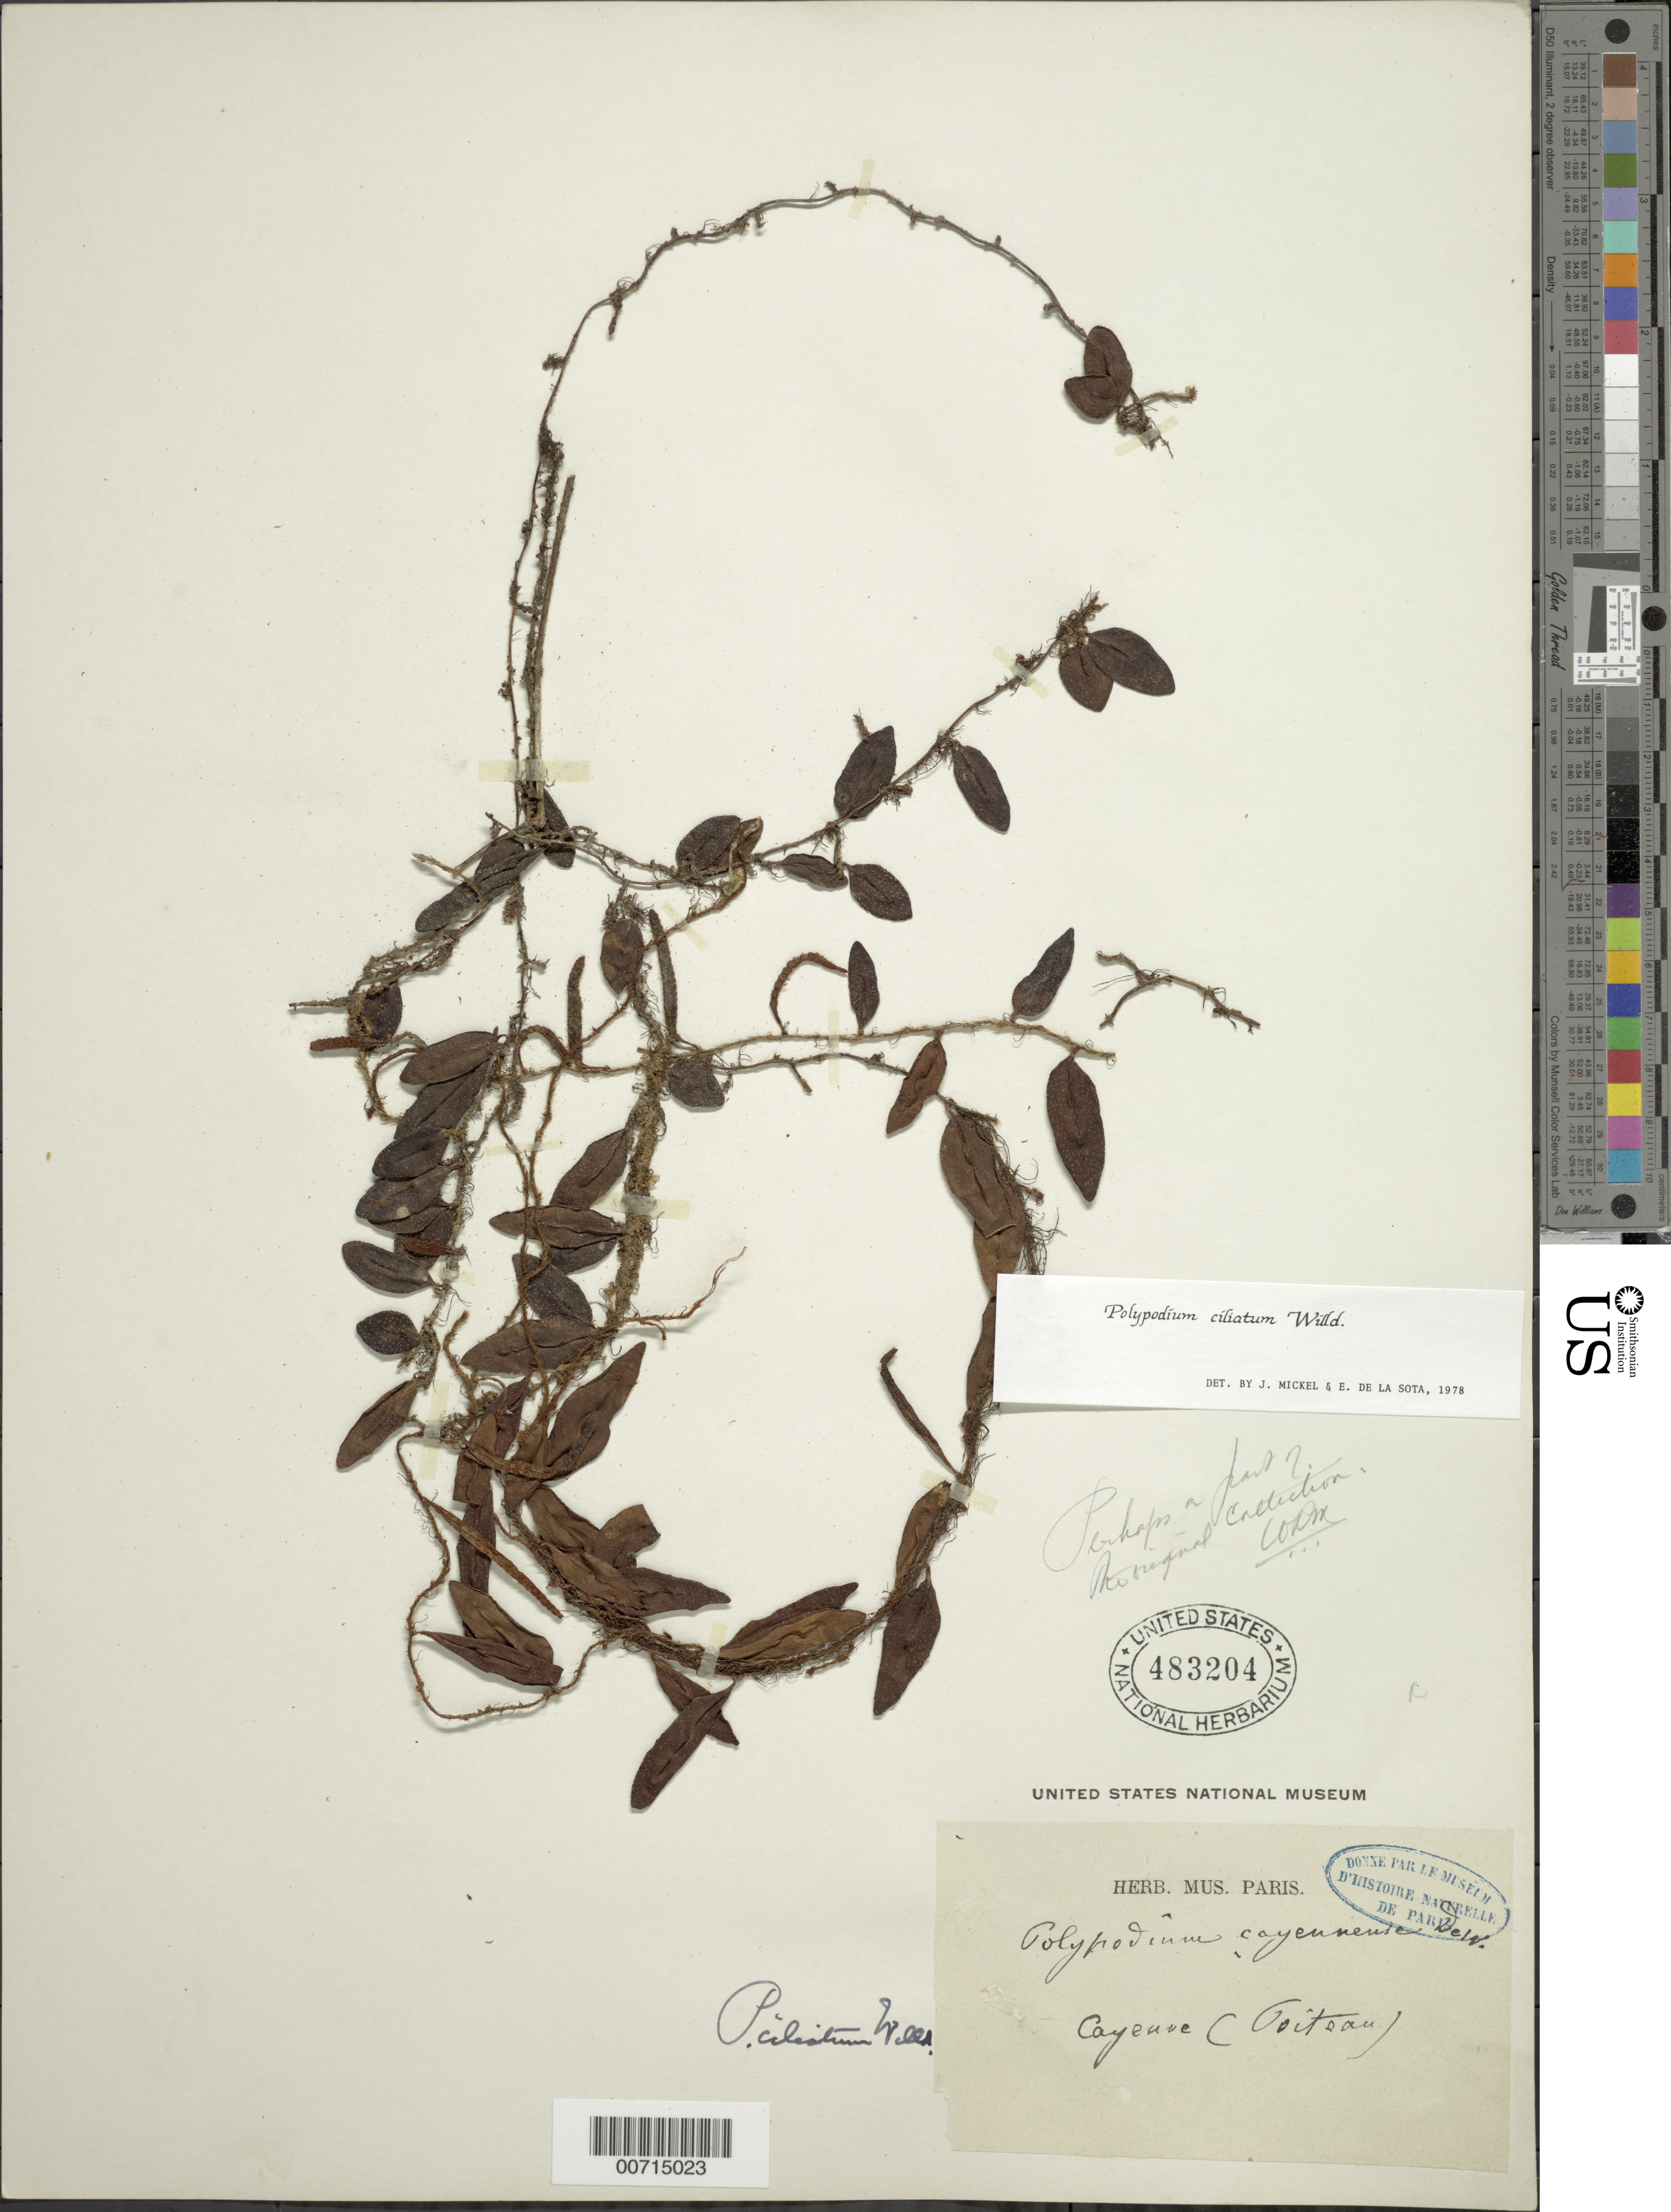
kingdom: Plantae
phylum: Tracheophyta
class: Polypodiopsida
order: Polypodiales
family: Polypodiaceae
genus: Microgramma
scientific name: Microgramma reptans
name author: (Cav.) A.R. Sm.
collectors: P. Poiteau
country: French Guiana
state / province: Cayenne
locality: Cayenne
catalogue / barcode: US 483204